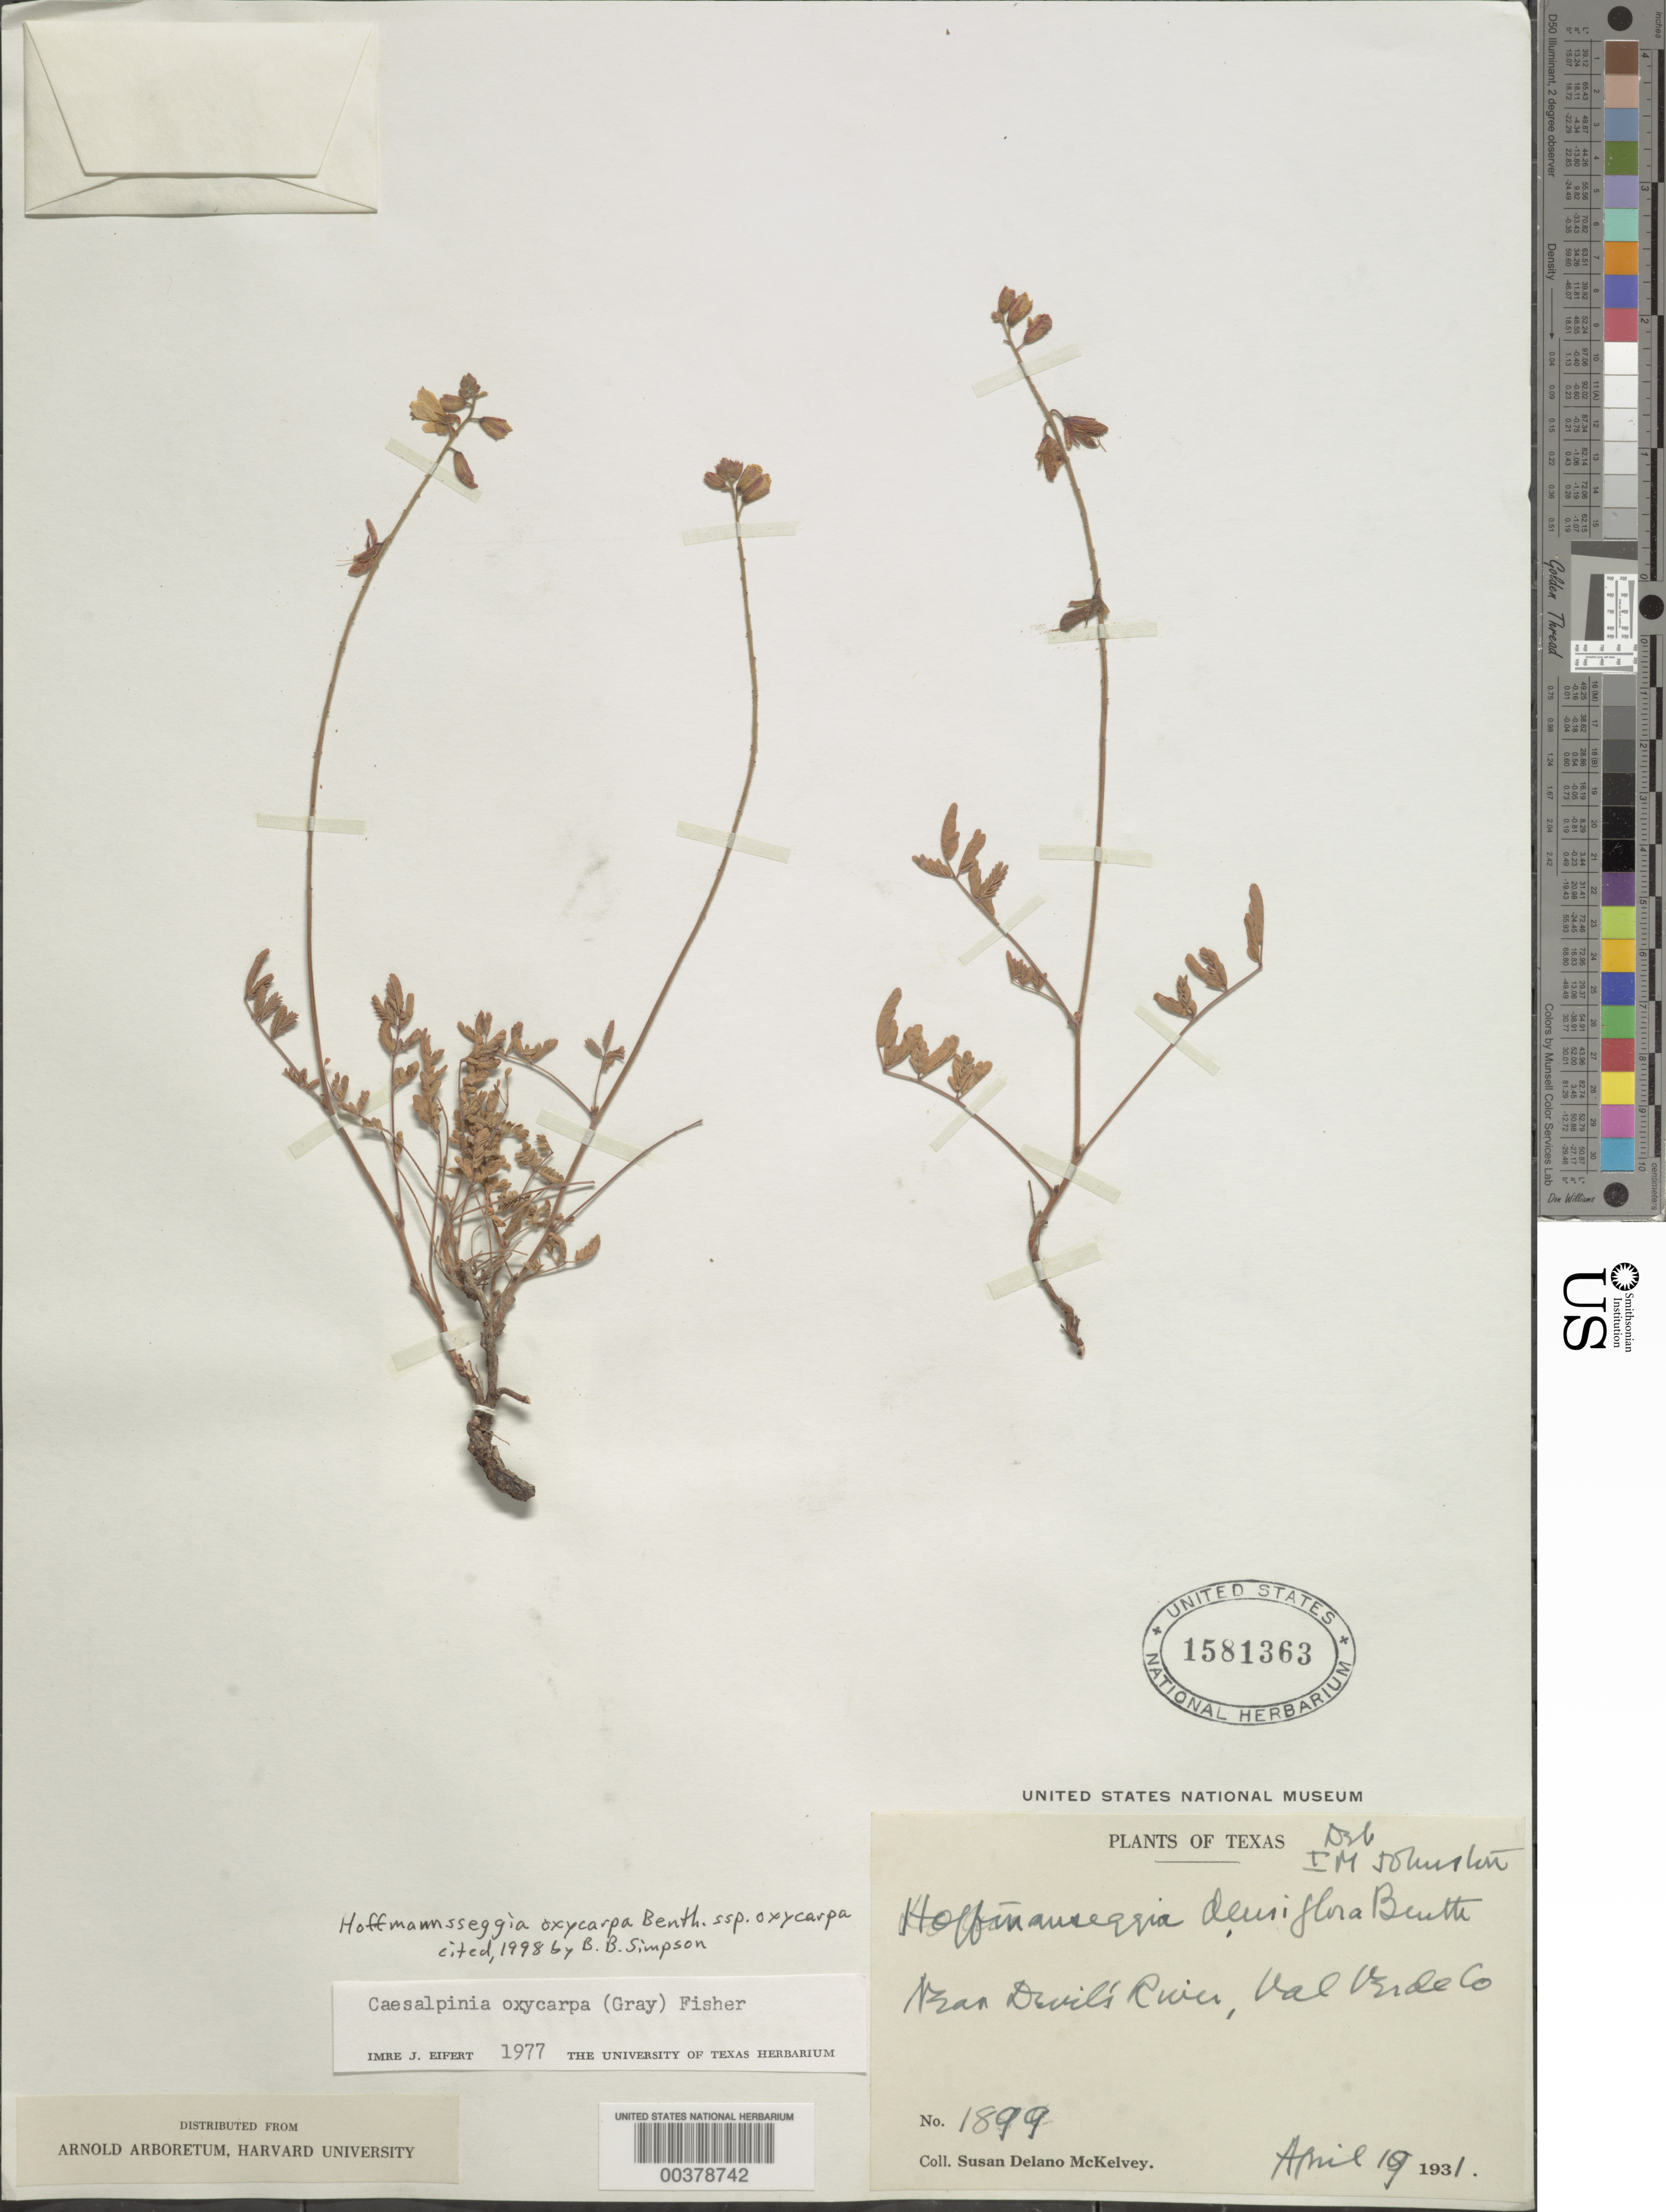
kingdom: Plantae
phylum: Tracheophyta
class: Magnoliopsida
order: Fabales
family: Fabaceae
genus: Hoffmannseggia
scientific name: Hoffmannseggia oxycarpa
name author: Benth.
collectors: S. A. McKelvey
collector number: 1899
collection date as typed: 19 Apr 1931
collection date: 1931-04-19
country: United States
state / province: Texas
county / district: Val Verde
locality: Near devil's river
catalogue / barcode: US 1581363